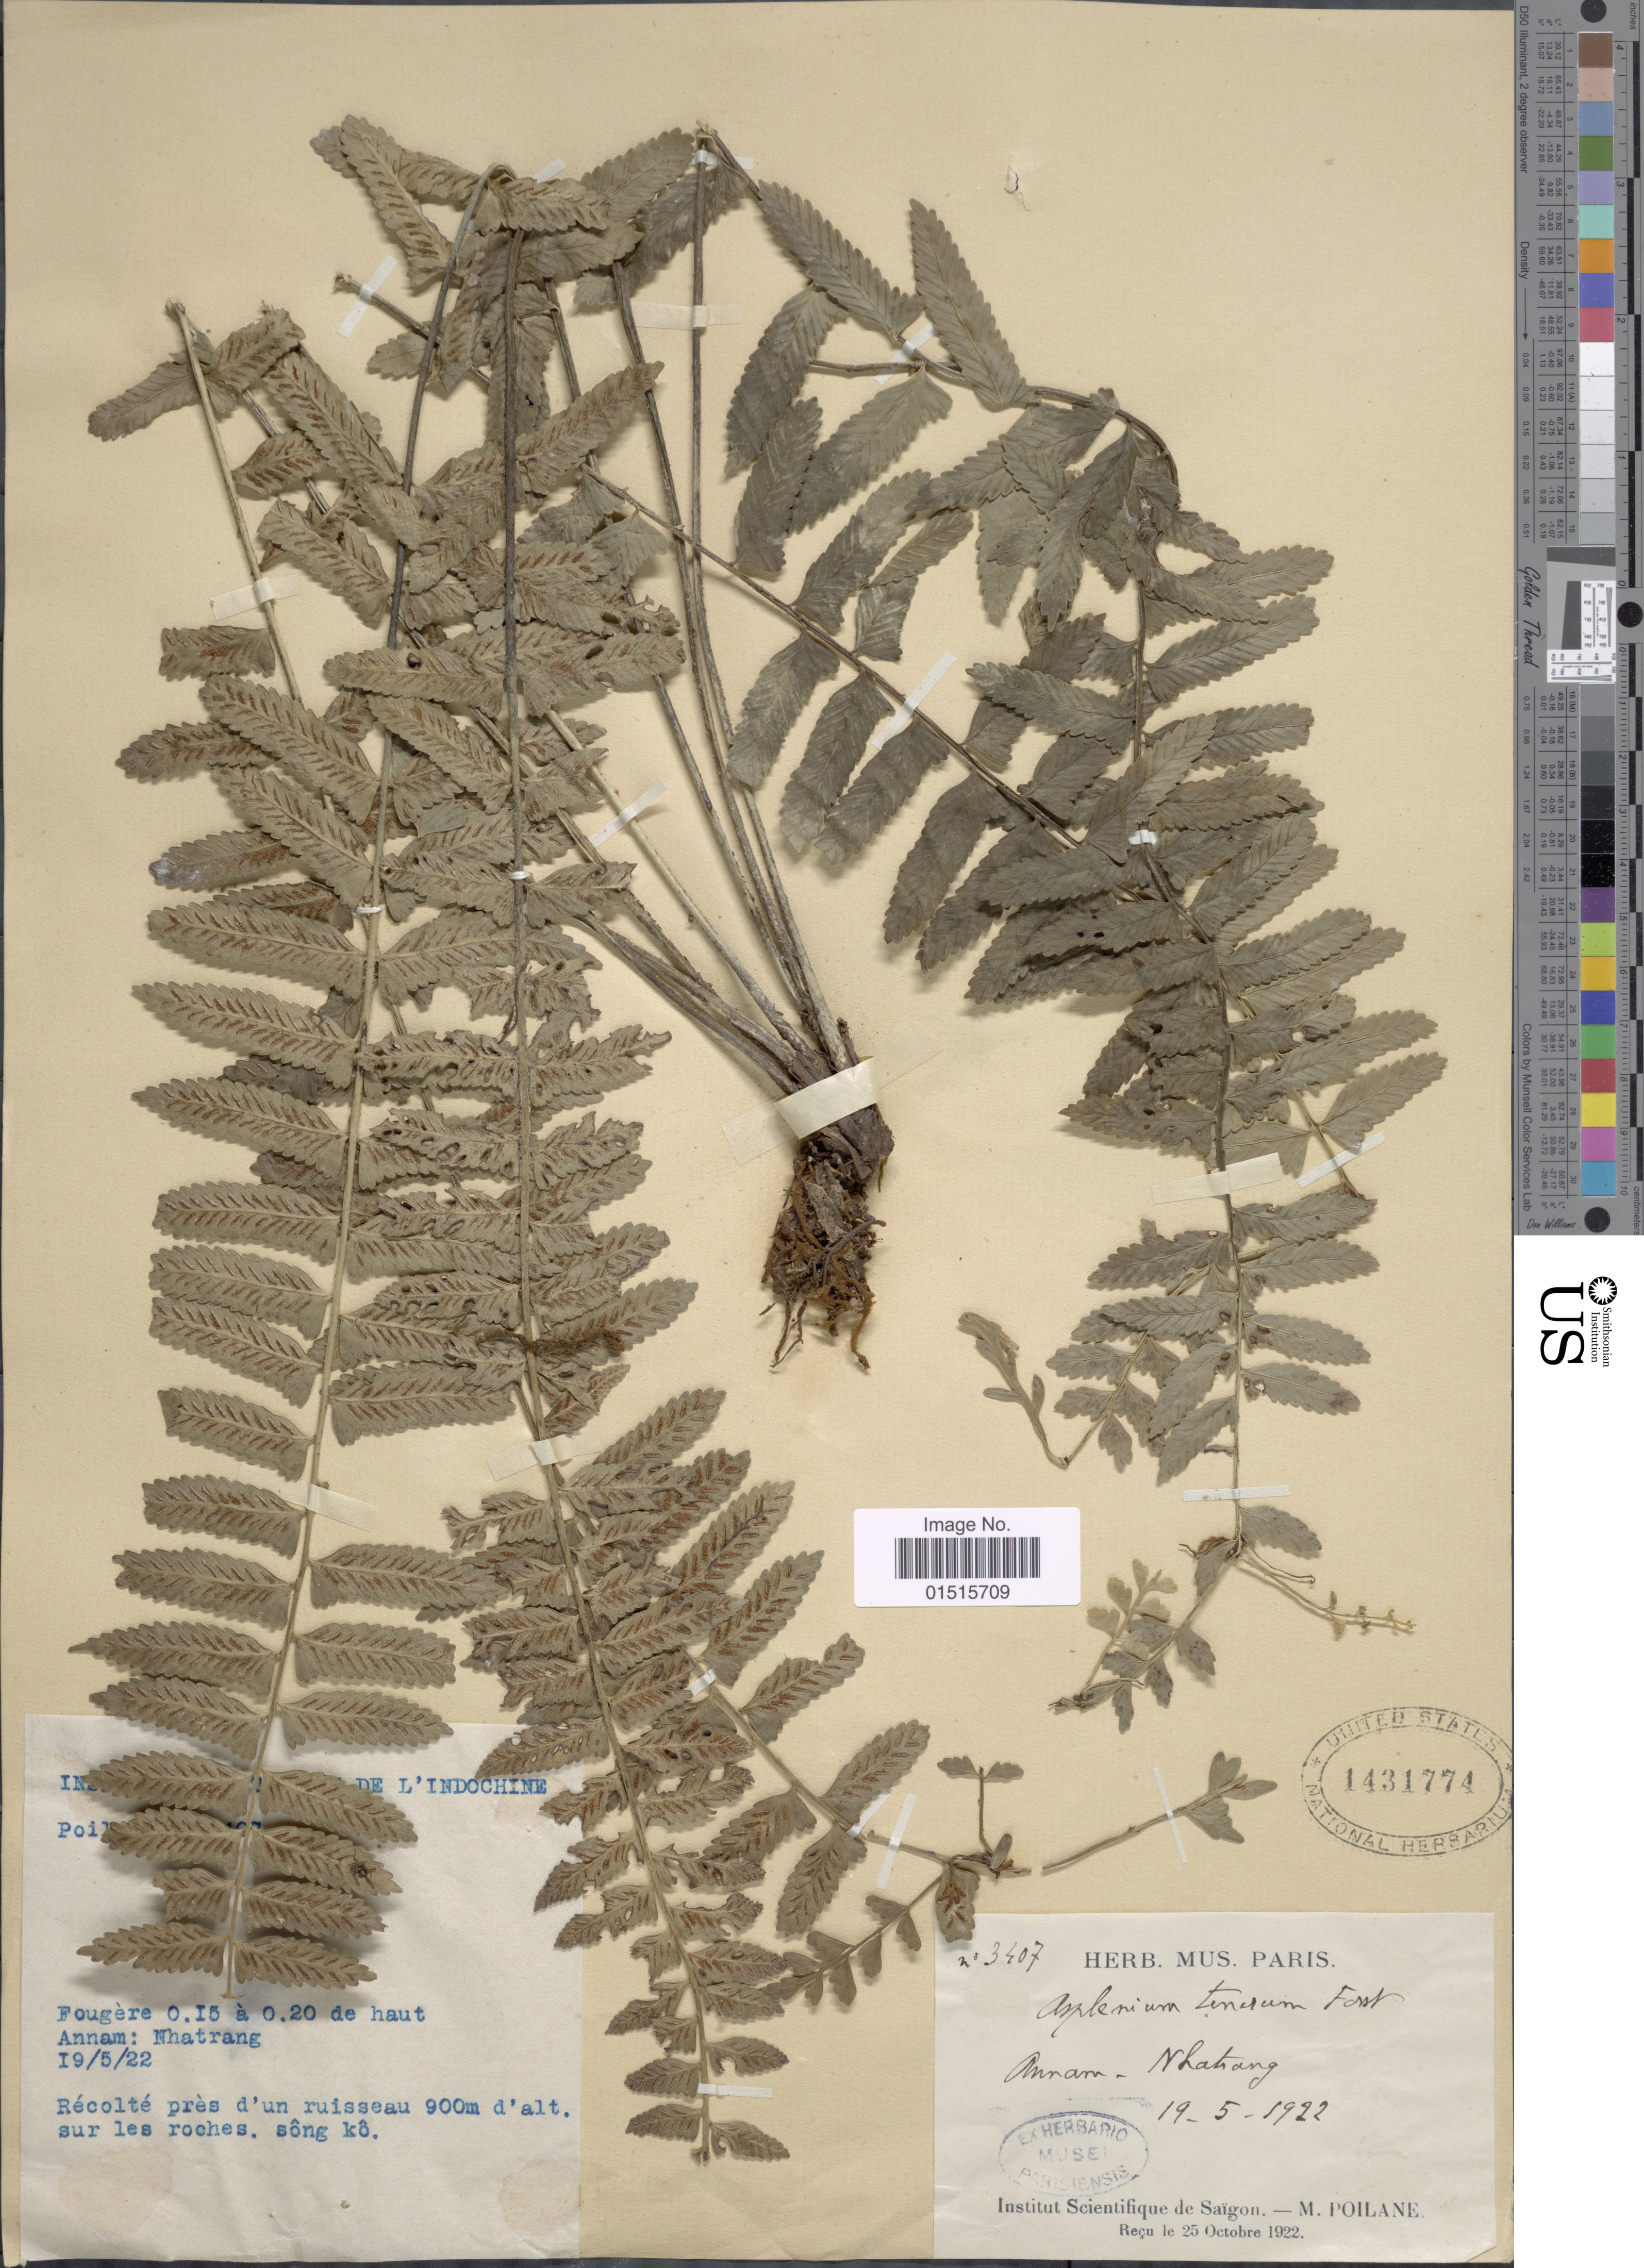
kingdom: Plantae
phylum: Tracheophyta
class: Polypodiopsida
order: Polypodiales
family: Aspleniaceae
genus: Asplenium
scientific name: Asplenium tenerum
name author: G. Forst.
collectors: M. Poilane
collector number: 3407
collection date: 1922-05-19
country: Vietnam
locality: Fougere 0.15 a 0.20 de haut, Annam: Nhatrang, Recolte pres dún ruisseau, sur les roches, song ko.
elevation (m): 900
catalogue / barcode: US 1431774